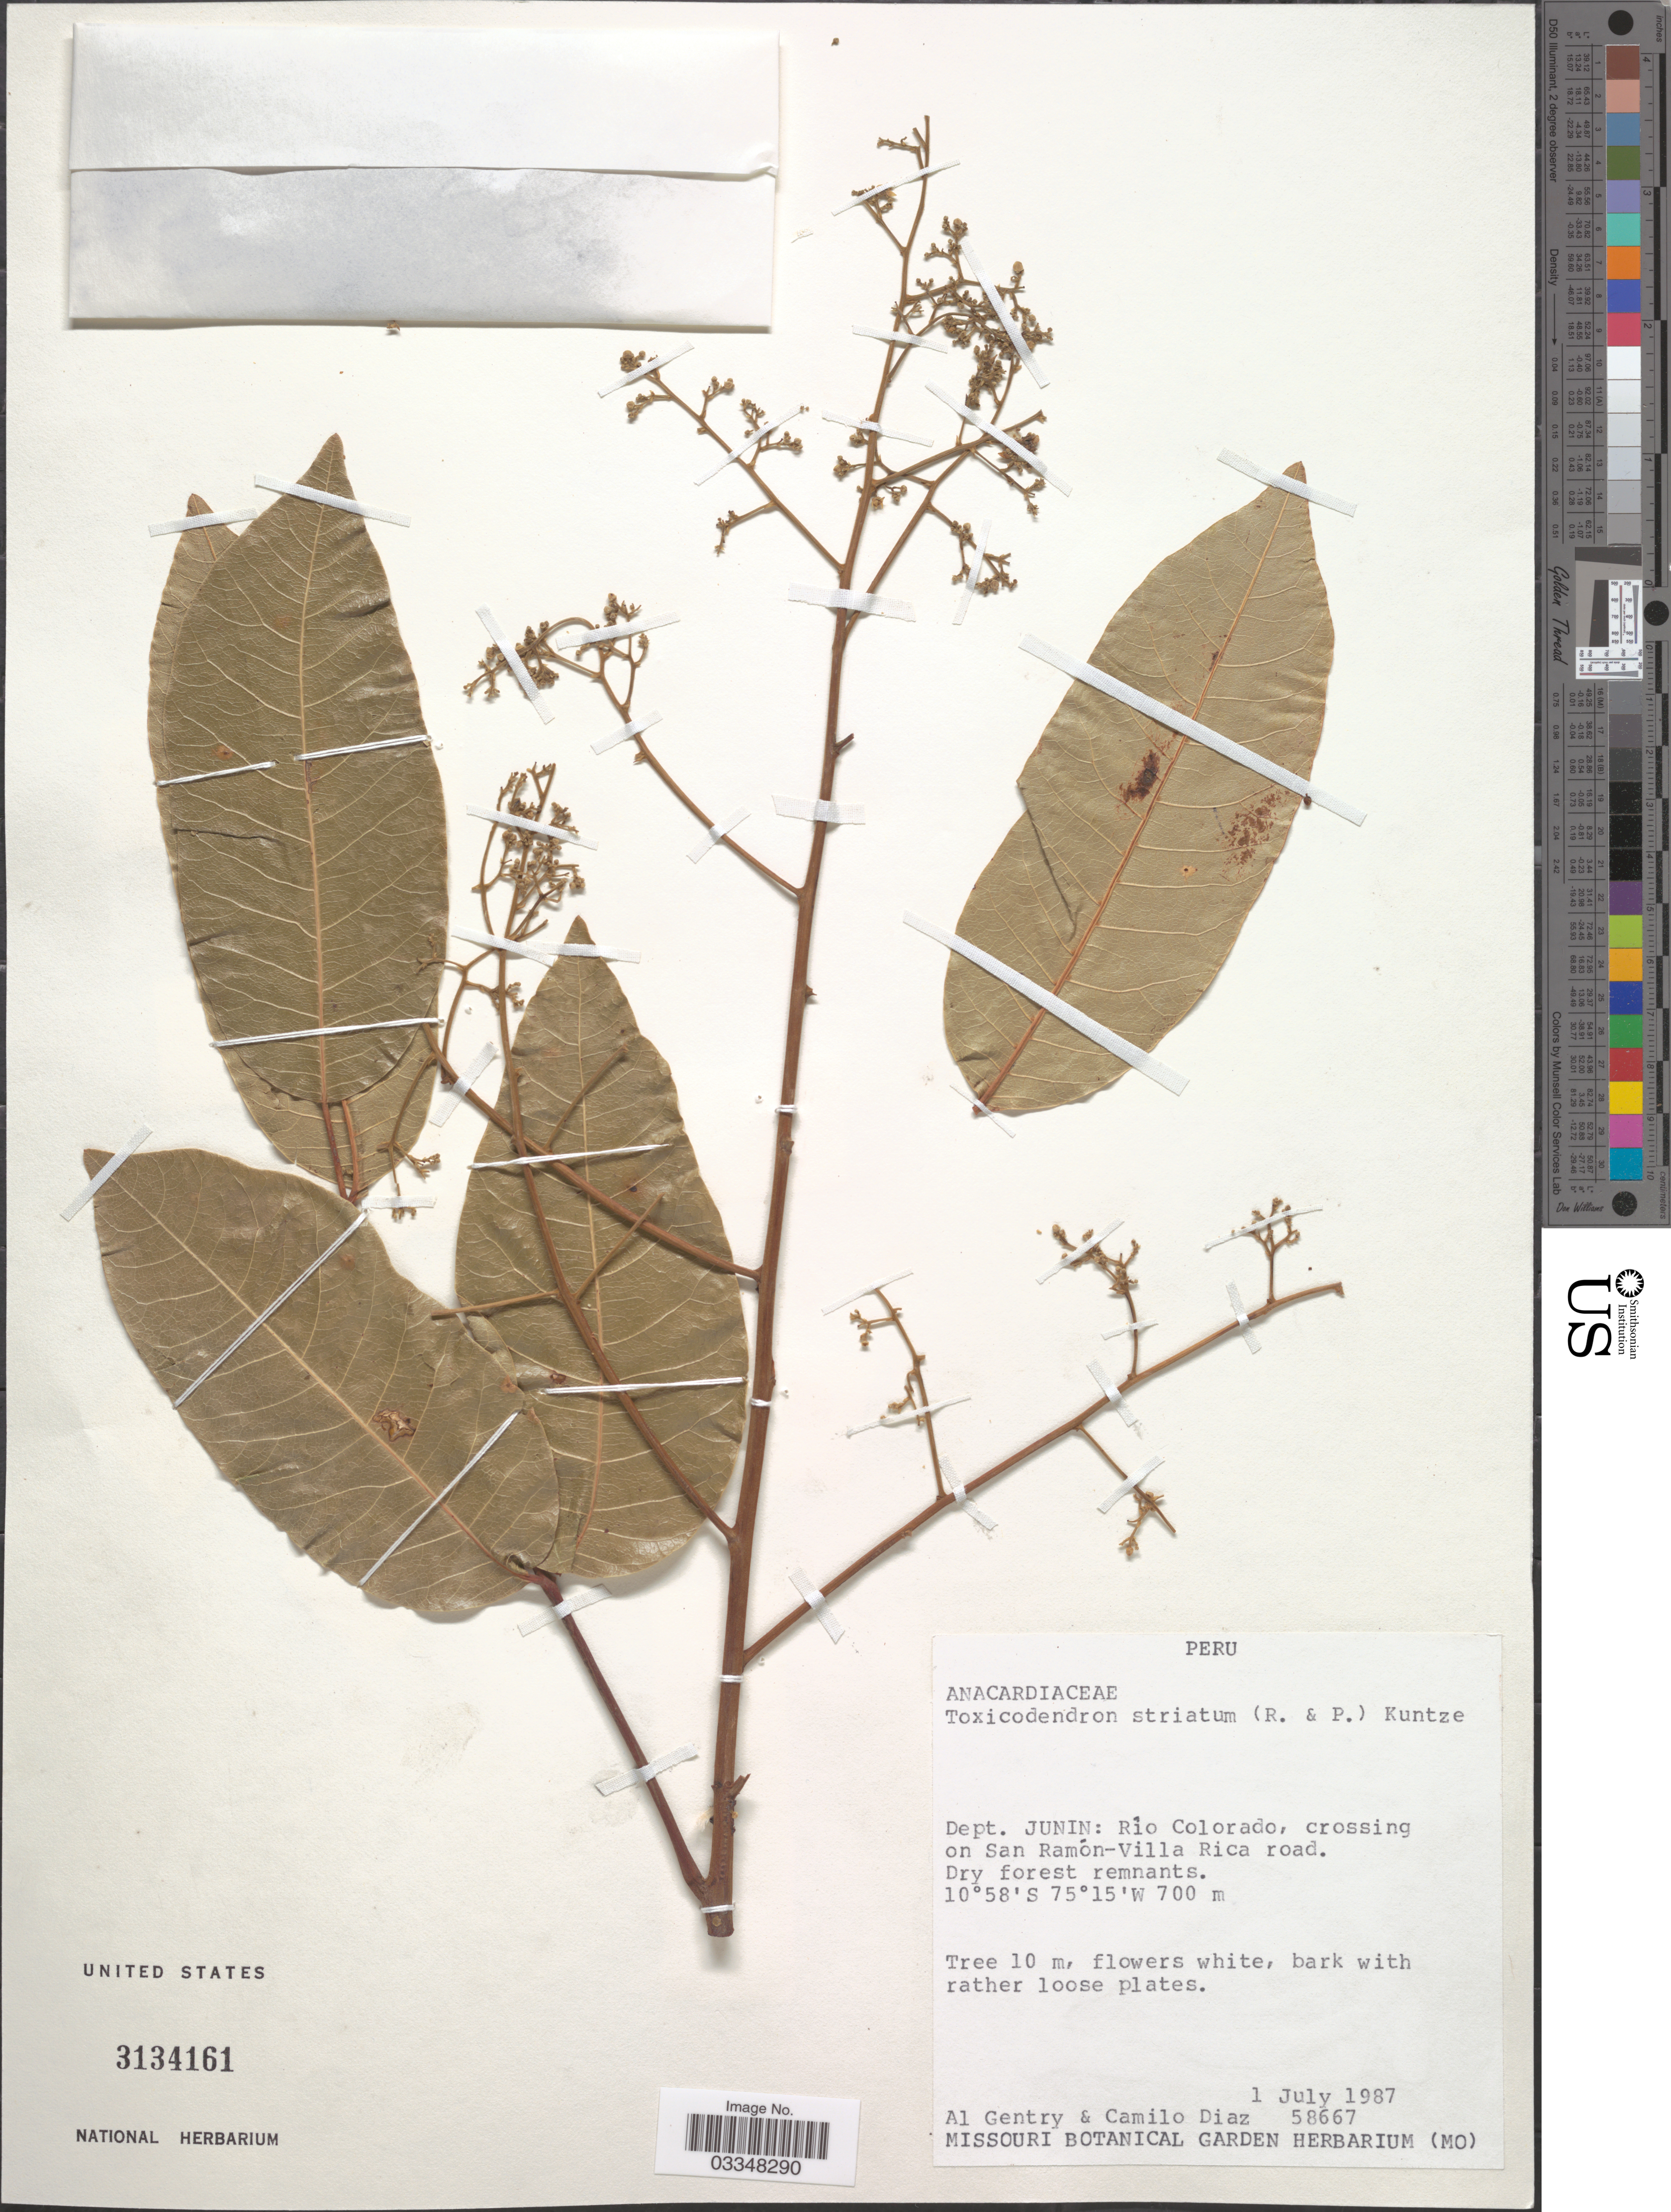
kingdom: Plantae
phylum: Tracheophyta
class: Magnoliopsida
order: Sapindales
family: Anacardiaceae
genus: Mauria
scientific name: Mauria heterophylla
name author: Kunth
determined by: Mitchell, John D.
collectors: A. H. Gentry & C. Díaz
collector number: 58667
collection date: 1987-07-01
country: Peru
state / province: Junín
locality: Dept. Junin: Rio Colorado, crossing on San Ramón-Villa Rica road.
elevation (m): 700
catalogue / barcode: US 3134161